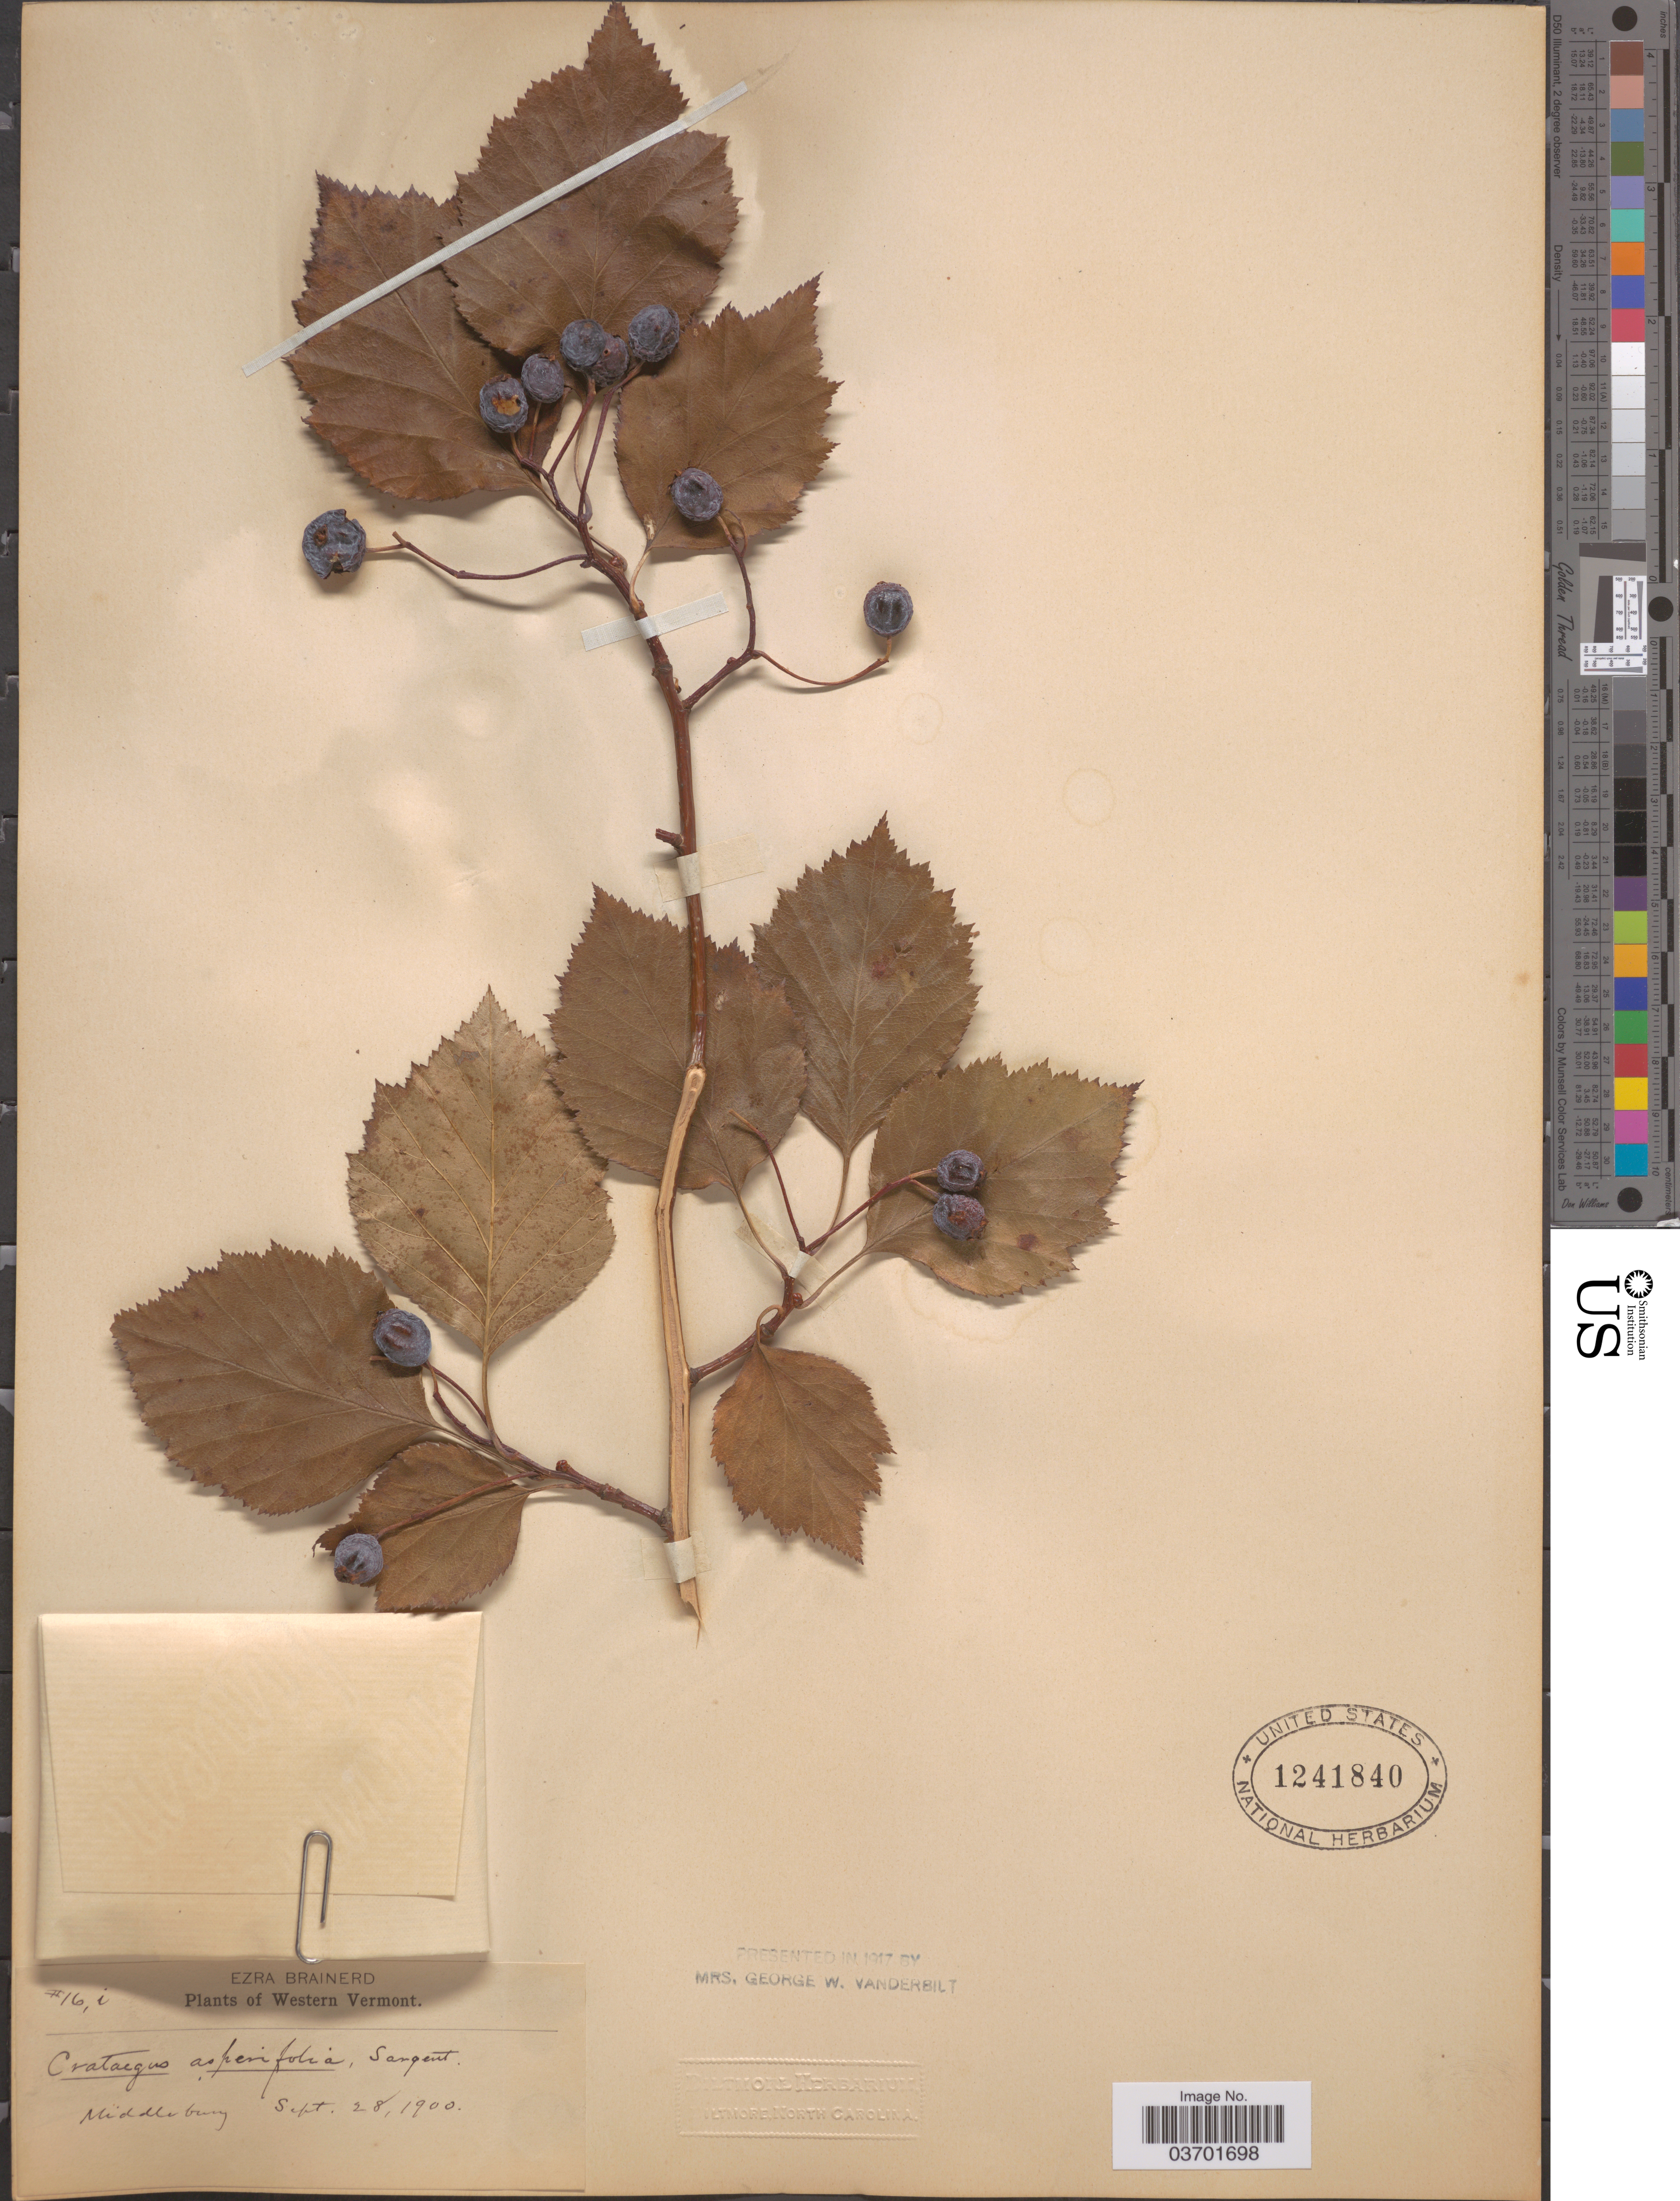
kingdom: Plantae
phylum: Tracheophyta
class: Magnoliopsida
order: Rosales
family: Rosaceae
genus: Crataegus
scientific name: Crataegus scabrida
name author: Sarg.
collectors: E. Brainerd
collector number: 16i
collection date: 1900-09-28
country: United States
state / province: Vermont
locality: Western Vermont. Middlebury.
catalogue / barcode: US 1241840